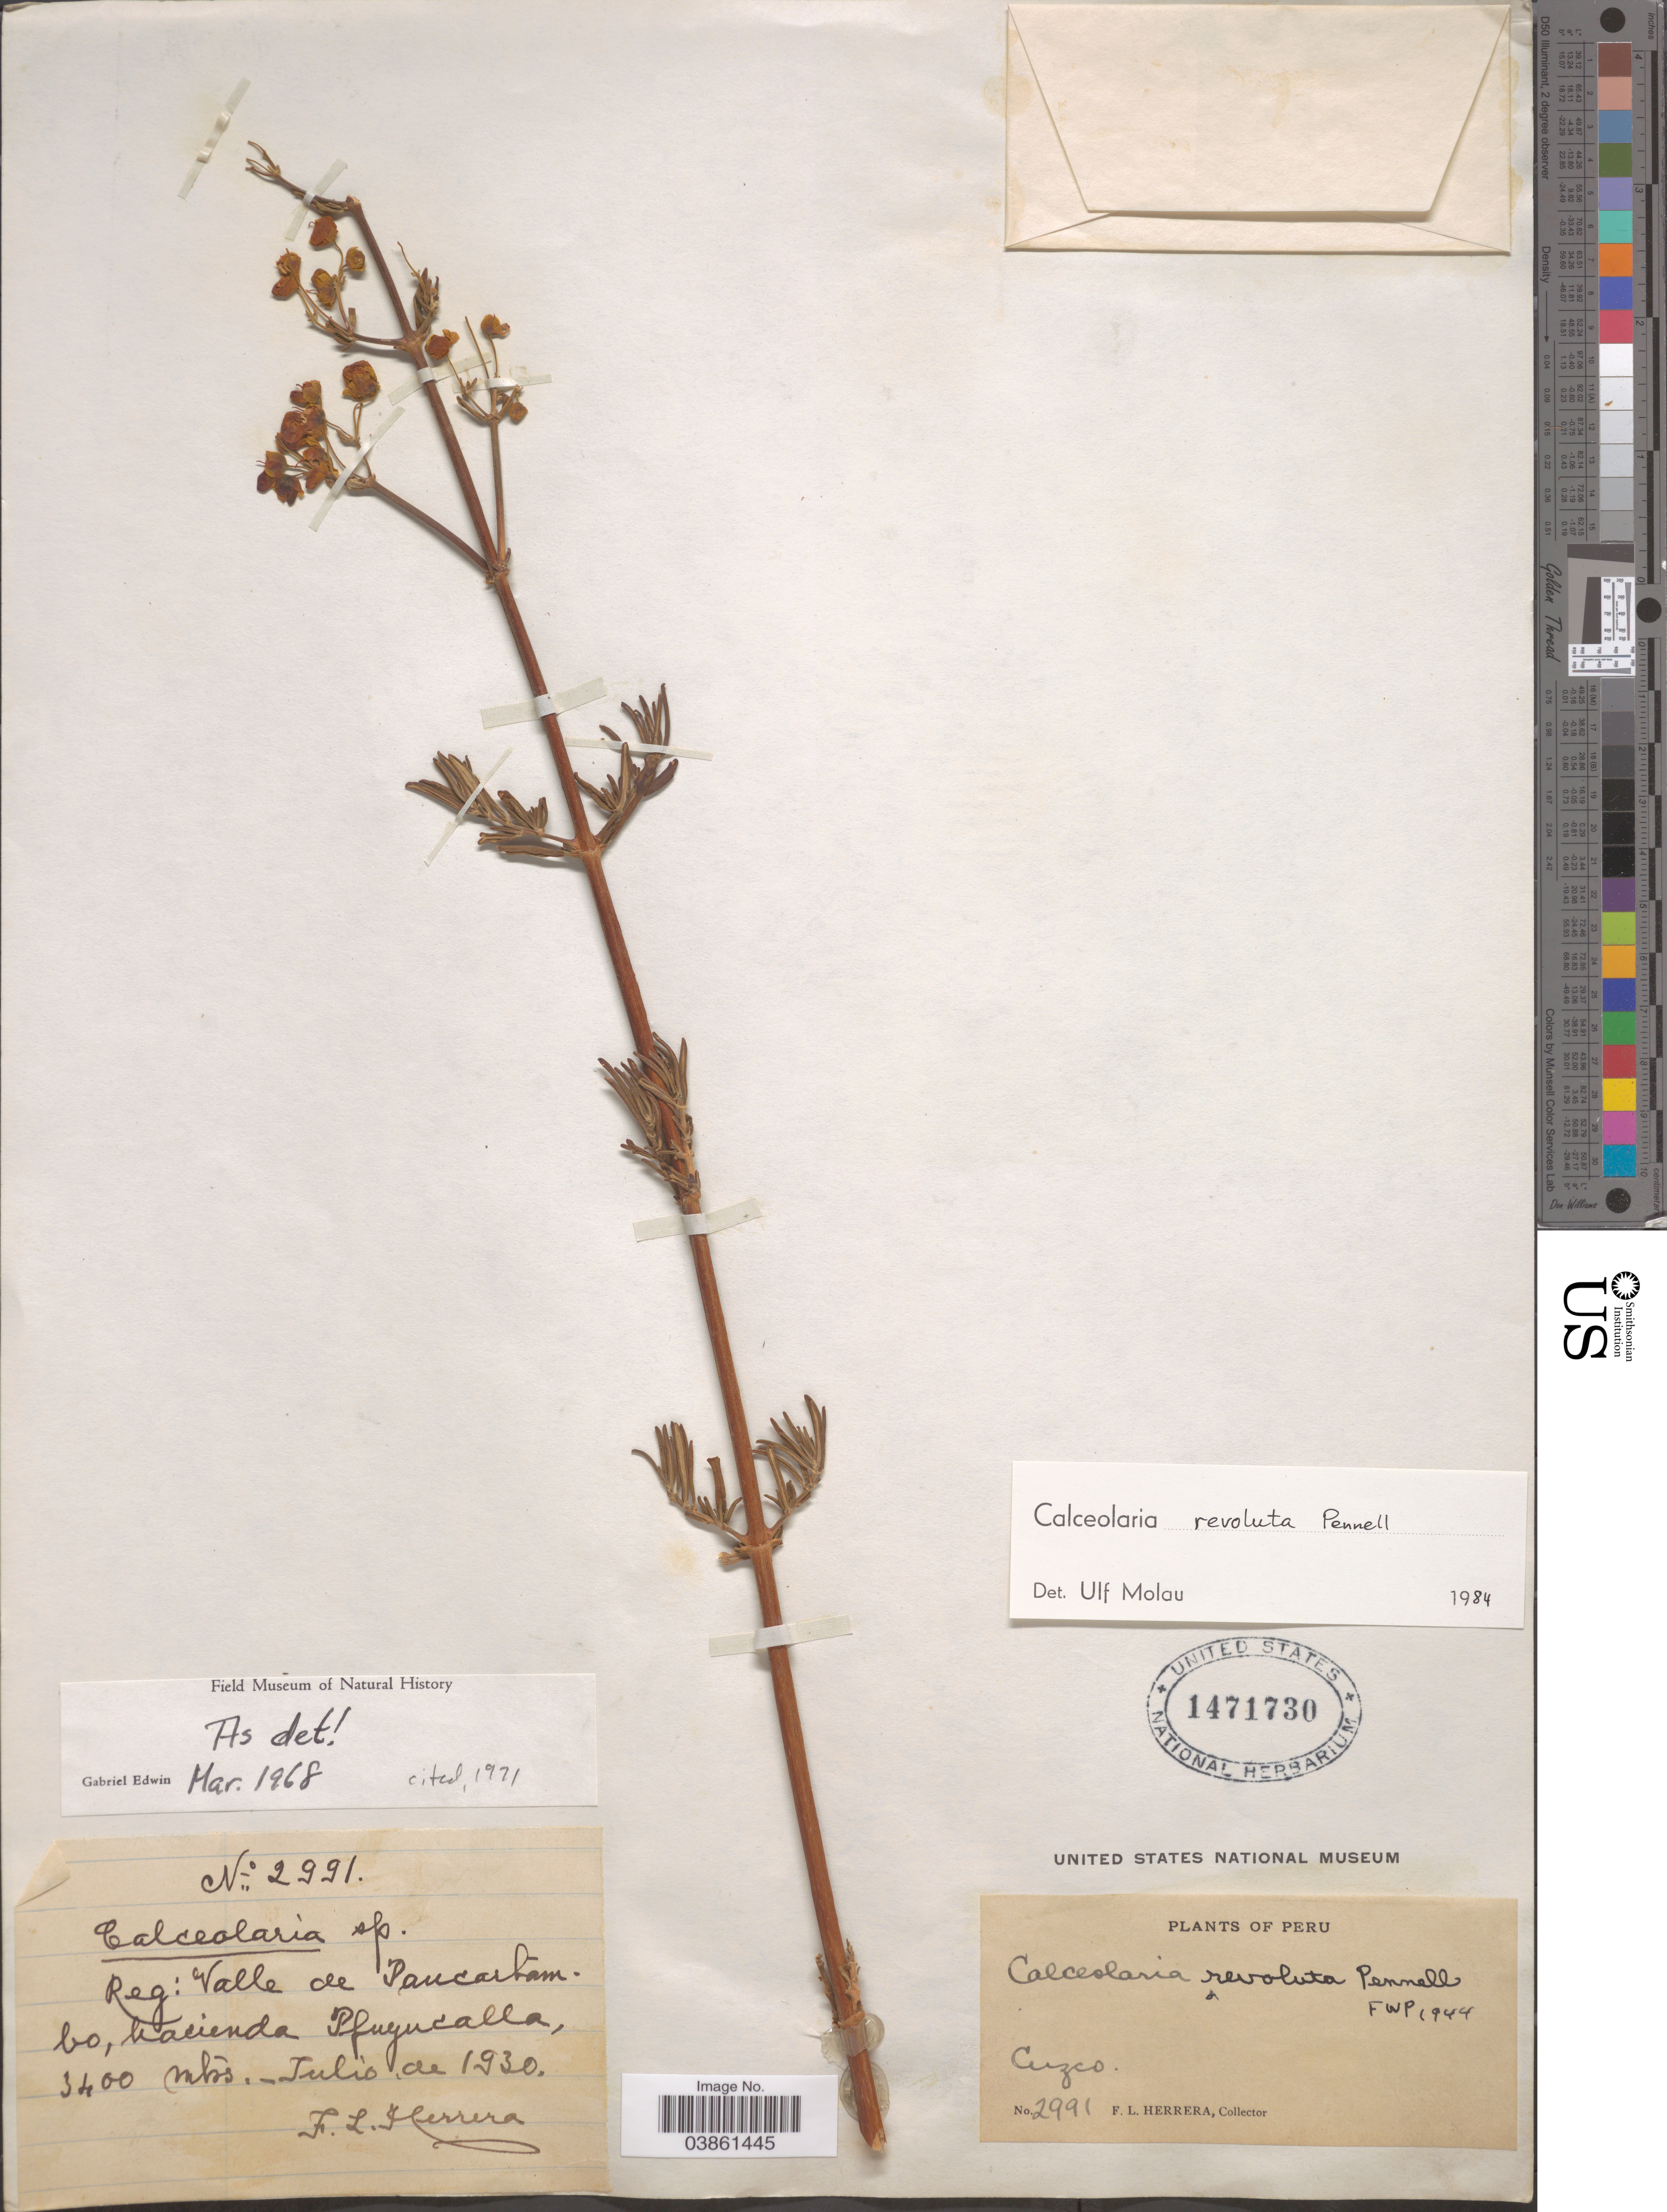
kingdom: Plantae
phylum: Tracheophyta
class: Magnoliopsida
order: Lamiales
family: Calceolariaceae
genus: Calceolaria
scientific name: Calceolaria revoluta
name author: Pennell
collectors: F. L. Herrera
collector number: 2991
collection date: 1930-07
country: Peru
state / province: Cusco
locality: Reg: Valle de Paucartambo, Hacienda Pfuyucalla, Cuzco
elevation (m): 3400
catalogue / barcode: US 1471730